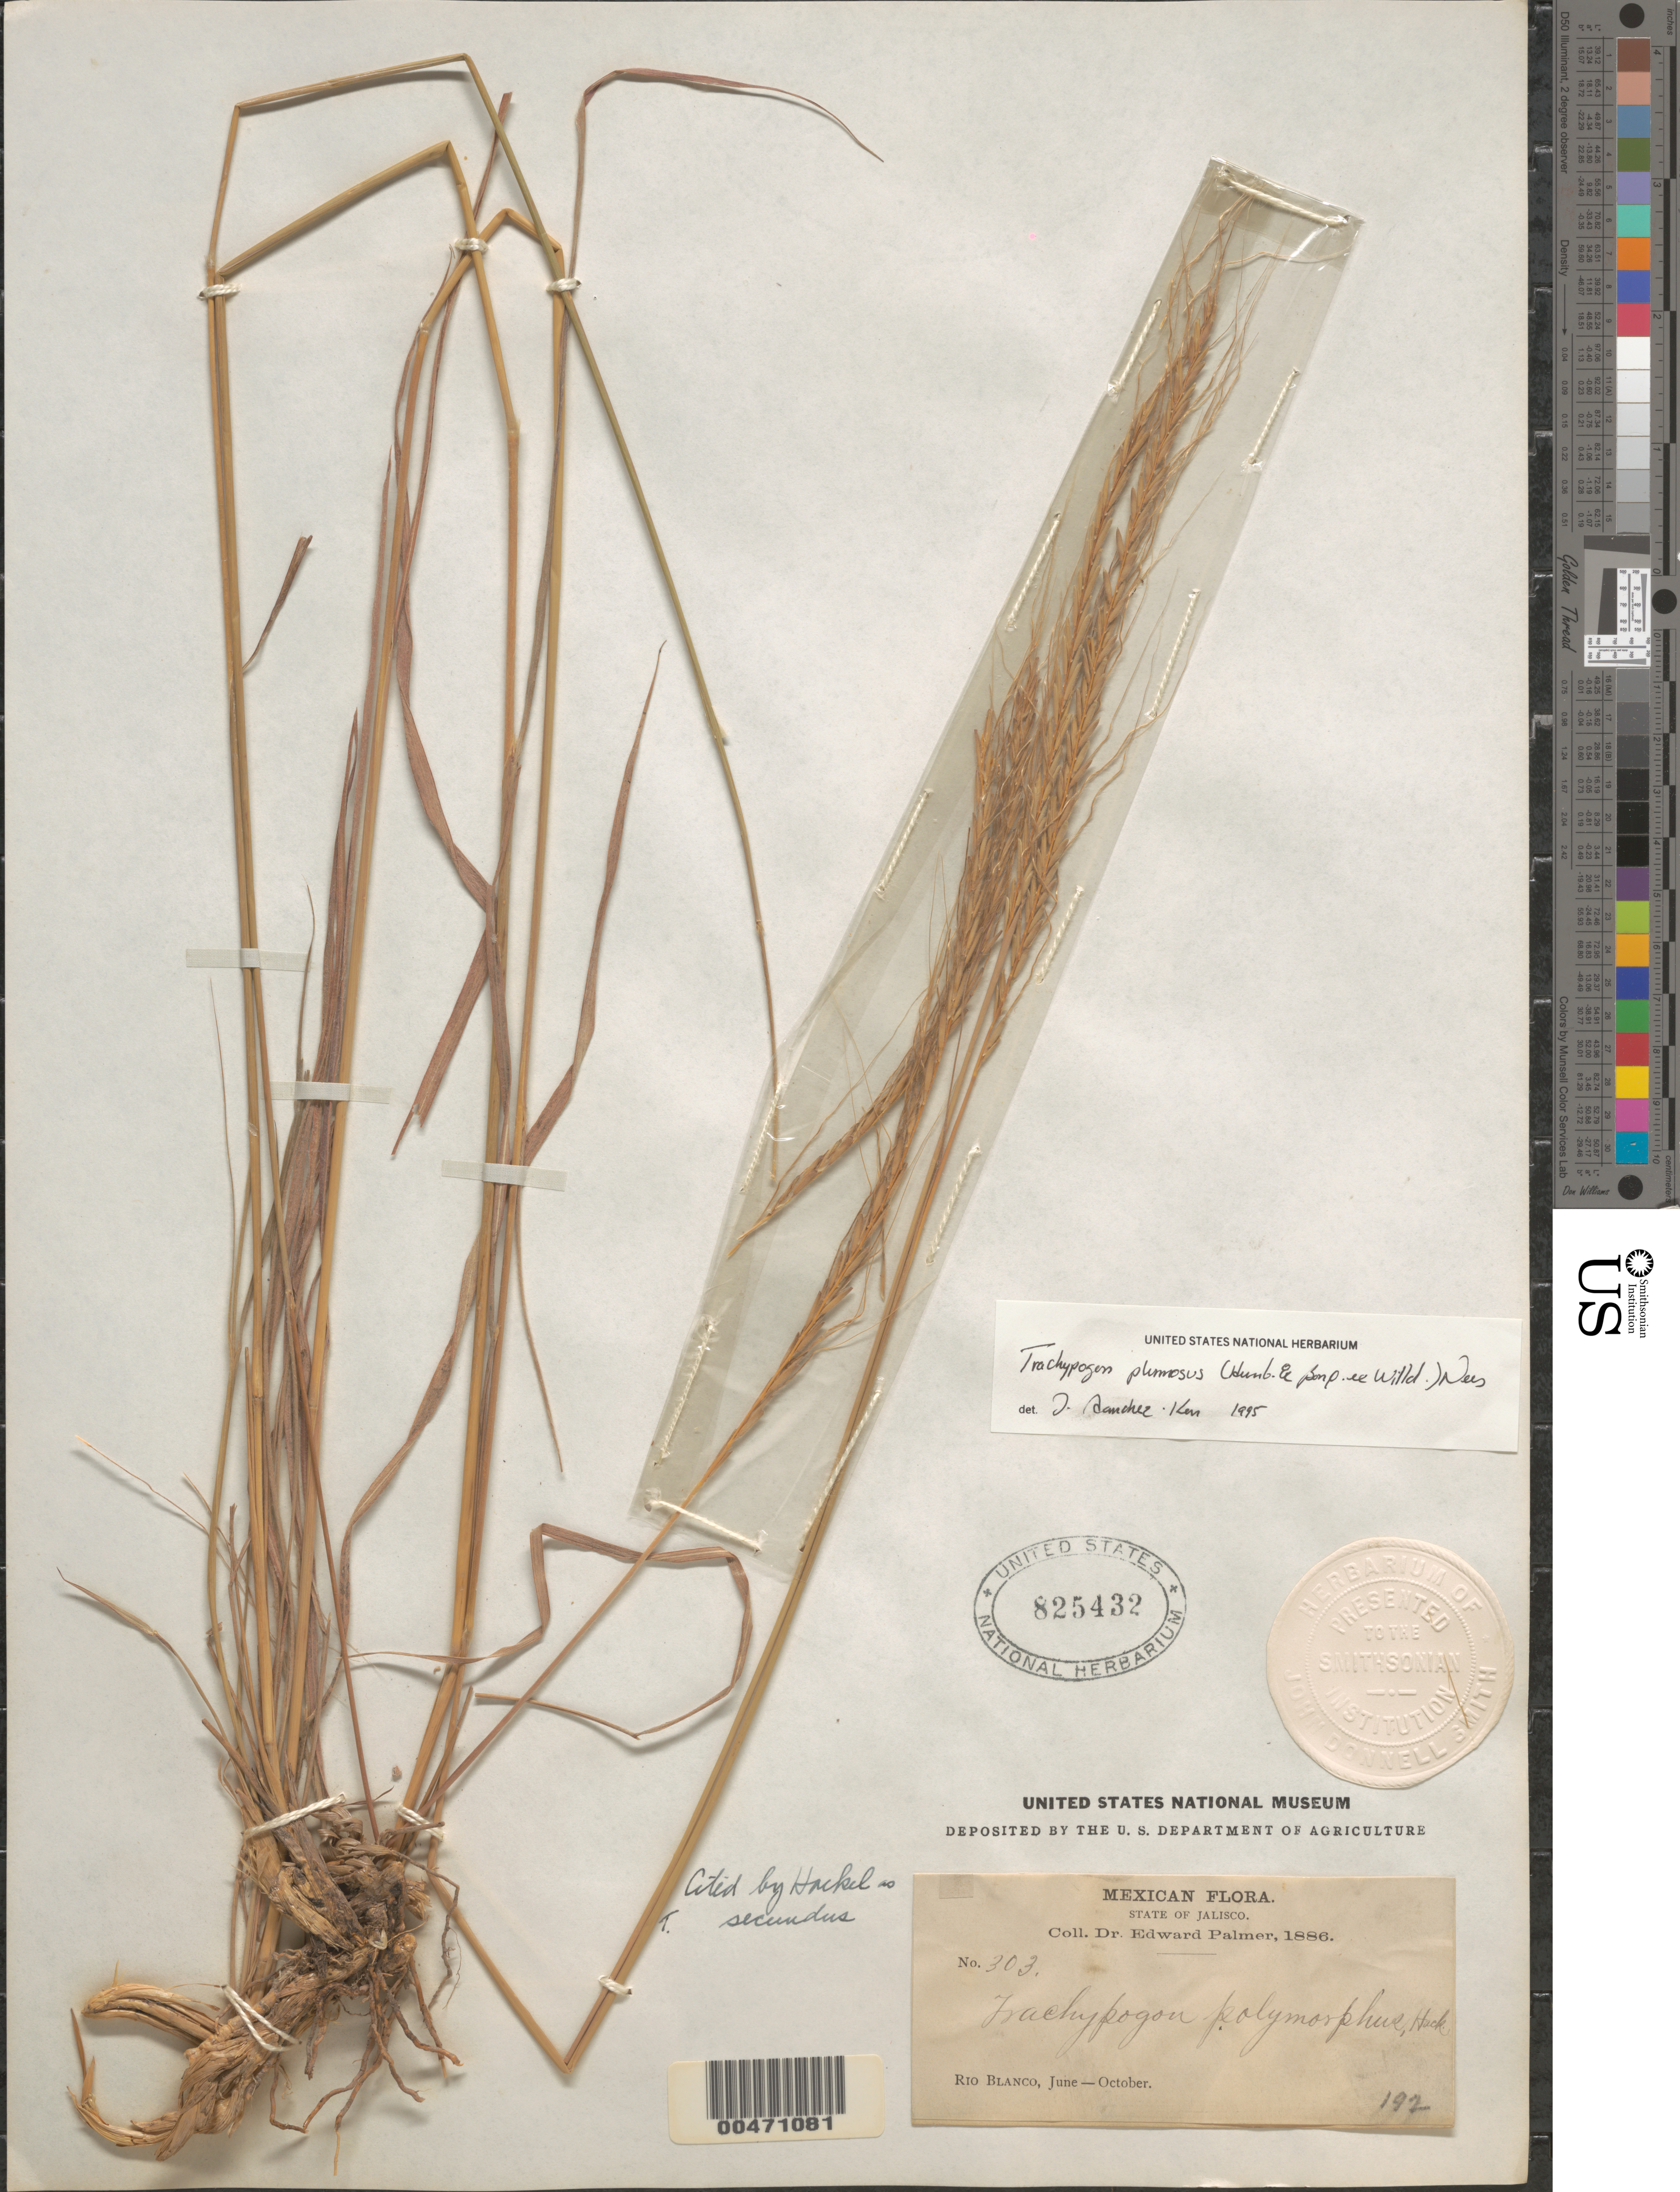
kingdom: Plantae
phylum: Tracheophyta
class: Liliopsida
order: Poales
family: Poaceae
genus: Trachypogon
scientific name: Trachypogon plumosus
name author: (Humb. & Bonpl.) Nees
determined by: Sánchez-Ken, J. G.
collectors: E. Palmer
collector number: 303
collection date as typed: Jun 1886 to Oct 1886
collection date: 1886-06/1886-10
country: Mexico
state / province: Jalisco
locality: Rio Blanco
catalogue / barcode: US 825432